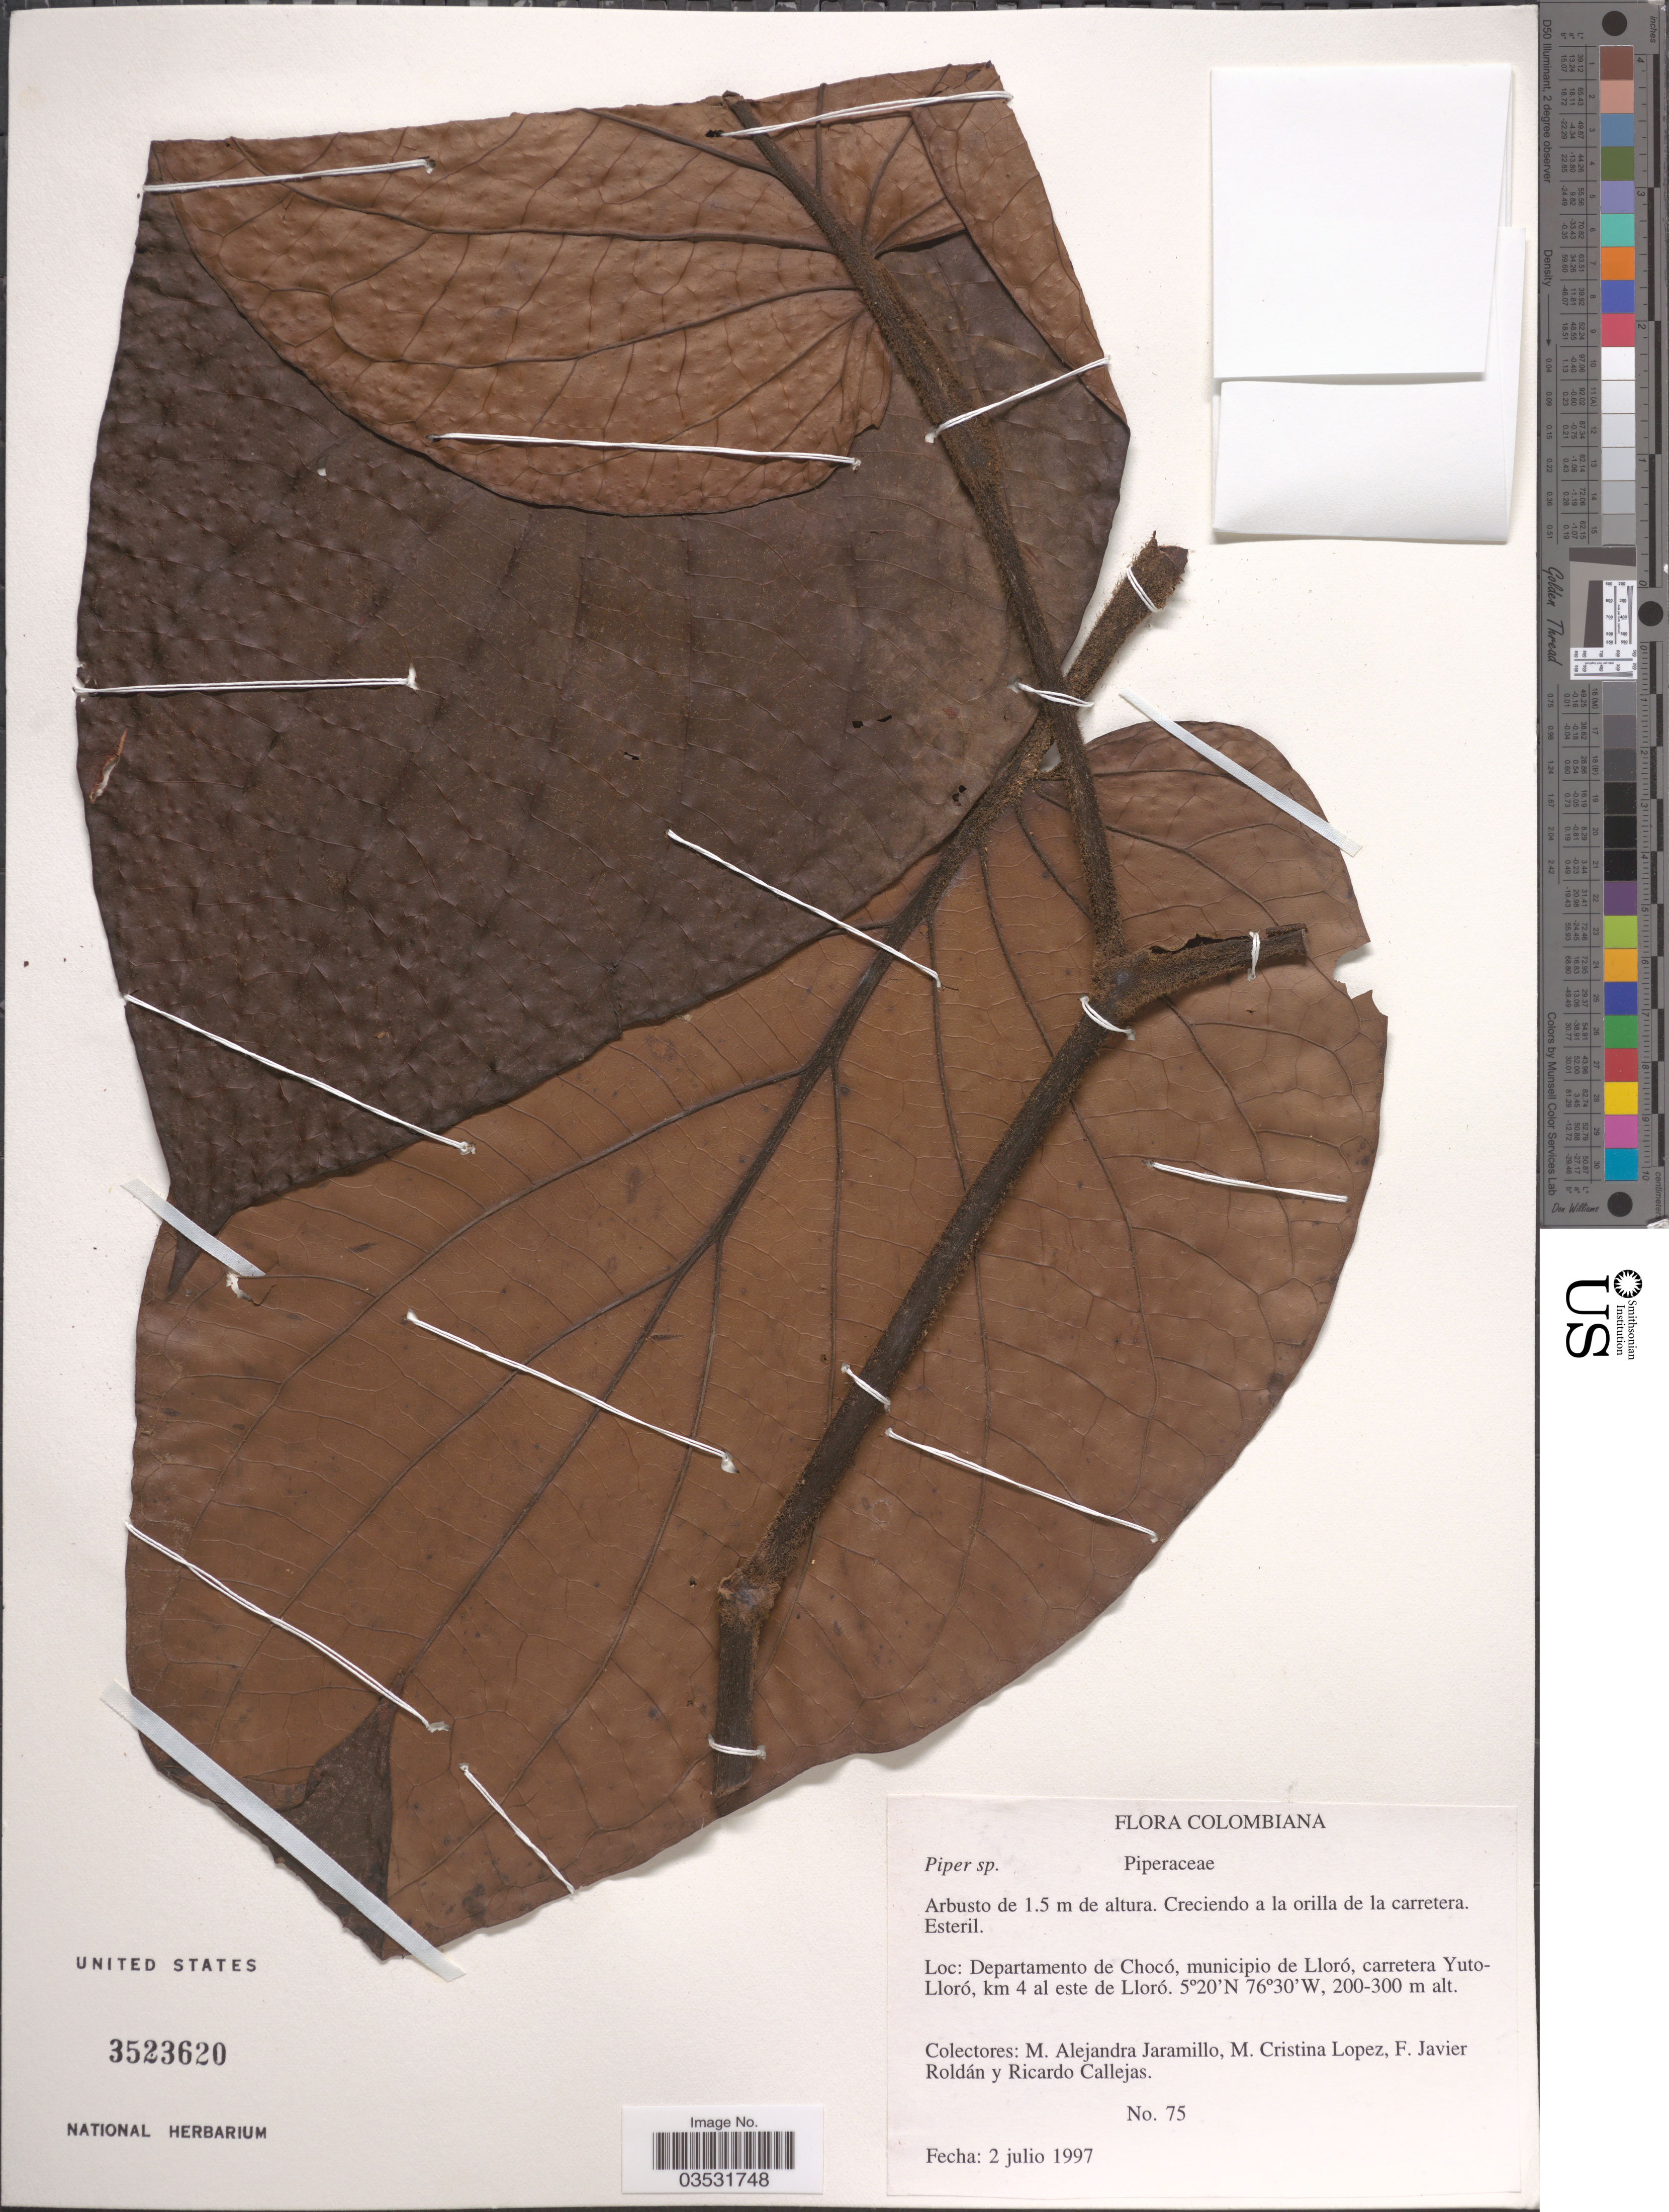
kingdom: Plantae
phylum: Tracheophyta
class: Magnoliopsida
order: Piperales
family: Piperaceae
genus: Piper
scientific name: Piper sp.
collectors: M. A. Jaramillo, M. Lopez, F. J. Roldán & R. Callejas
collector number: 75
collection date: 1997-07-02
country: Colombia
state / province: Chocó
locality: Departamento de Chocó, municipio de Lloró, carretera Yuto-Lloró, km 4 al este de Lloró.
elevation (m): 200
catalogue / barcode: US 3523620